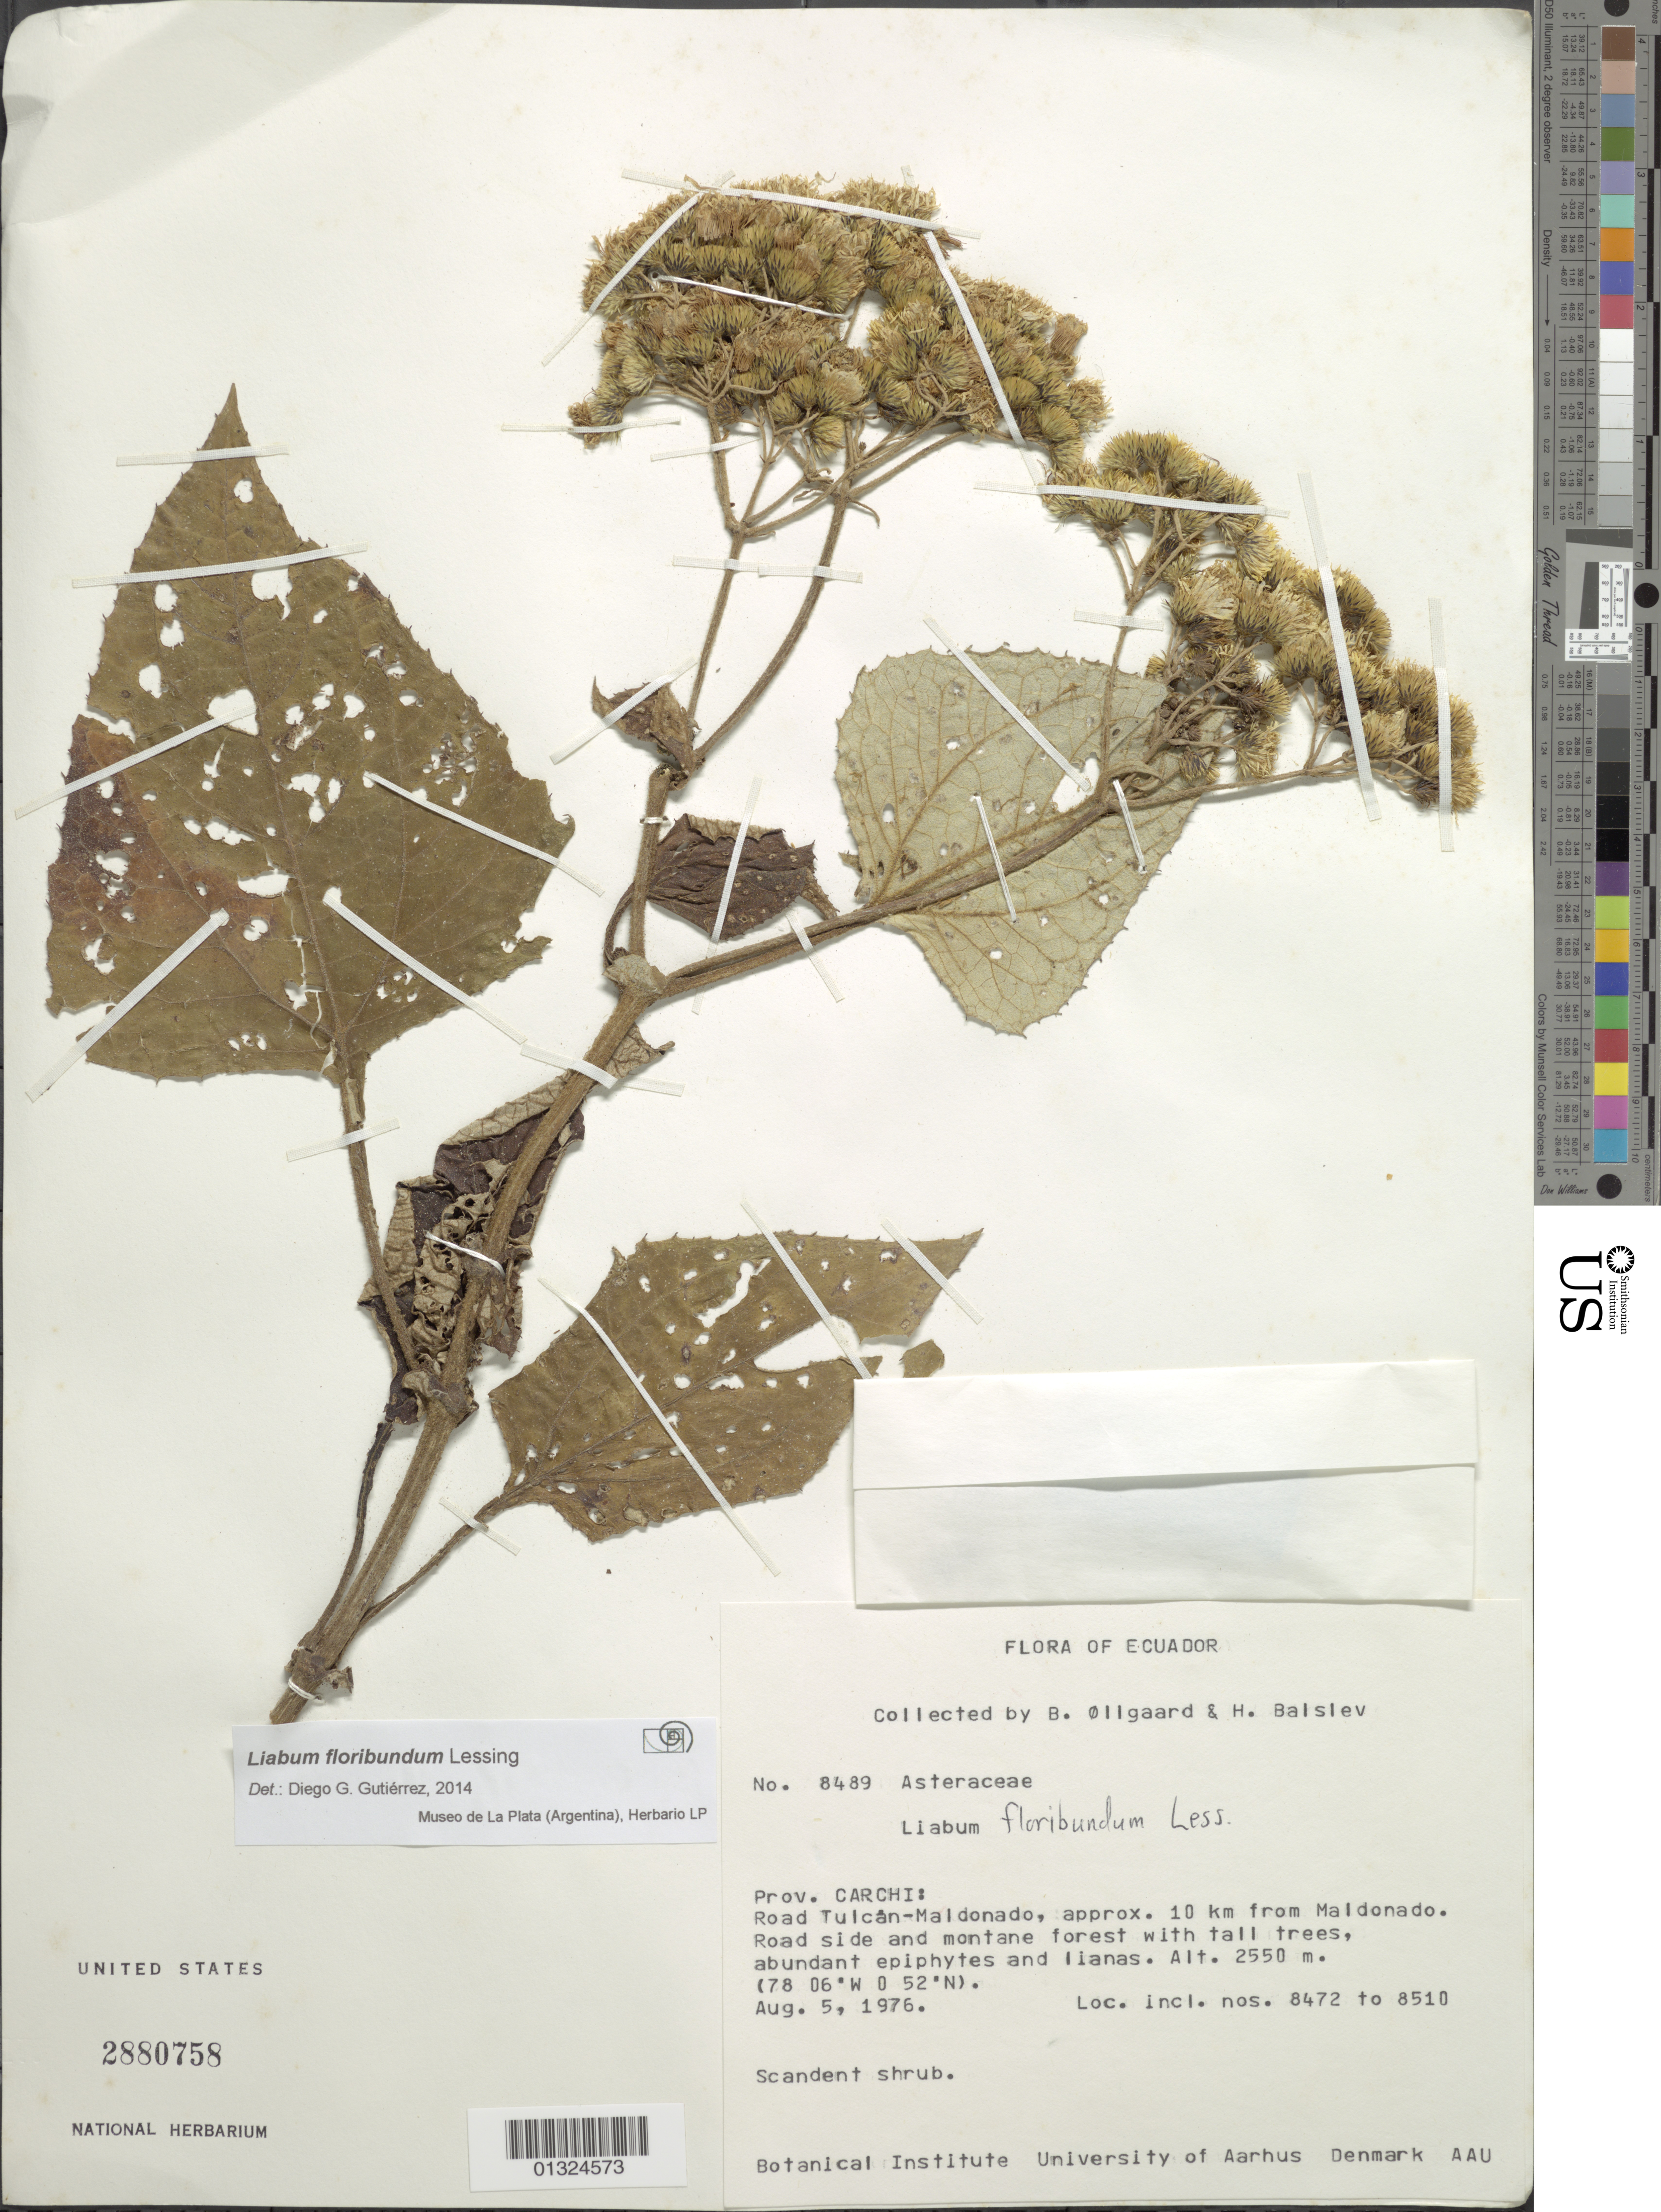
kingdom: Plantae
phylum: Tracheophyta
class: Magnoliopsida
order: Asterales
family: Asteraceae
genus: Liabum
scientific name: Liabum floribundum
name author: Less.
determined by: Gutierrez, D. G.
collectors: B. Øllgaard & H. Balslev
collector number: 8489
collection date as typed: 5 August 1976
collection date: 1976-08-05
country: Ecuador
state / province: Carchí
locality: Road Tucan-Maldonado, ca. 10 km from Maldonado.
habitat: Roadside and montane forest with tall trees, abundant epiphytes and lianas.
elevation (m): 2550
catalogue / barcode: US 2880758